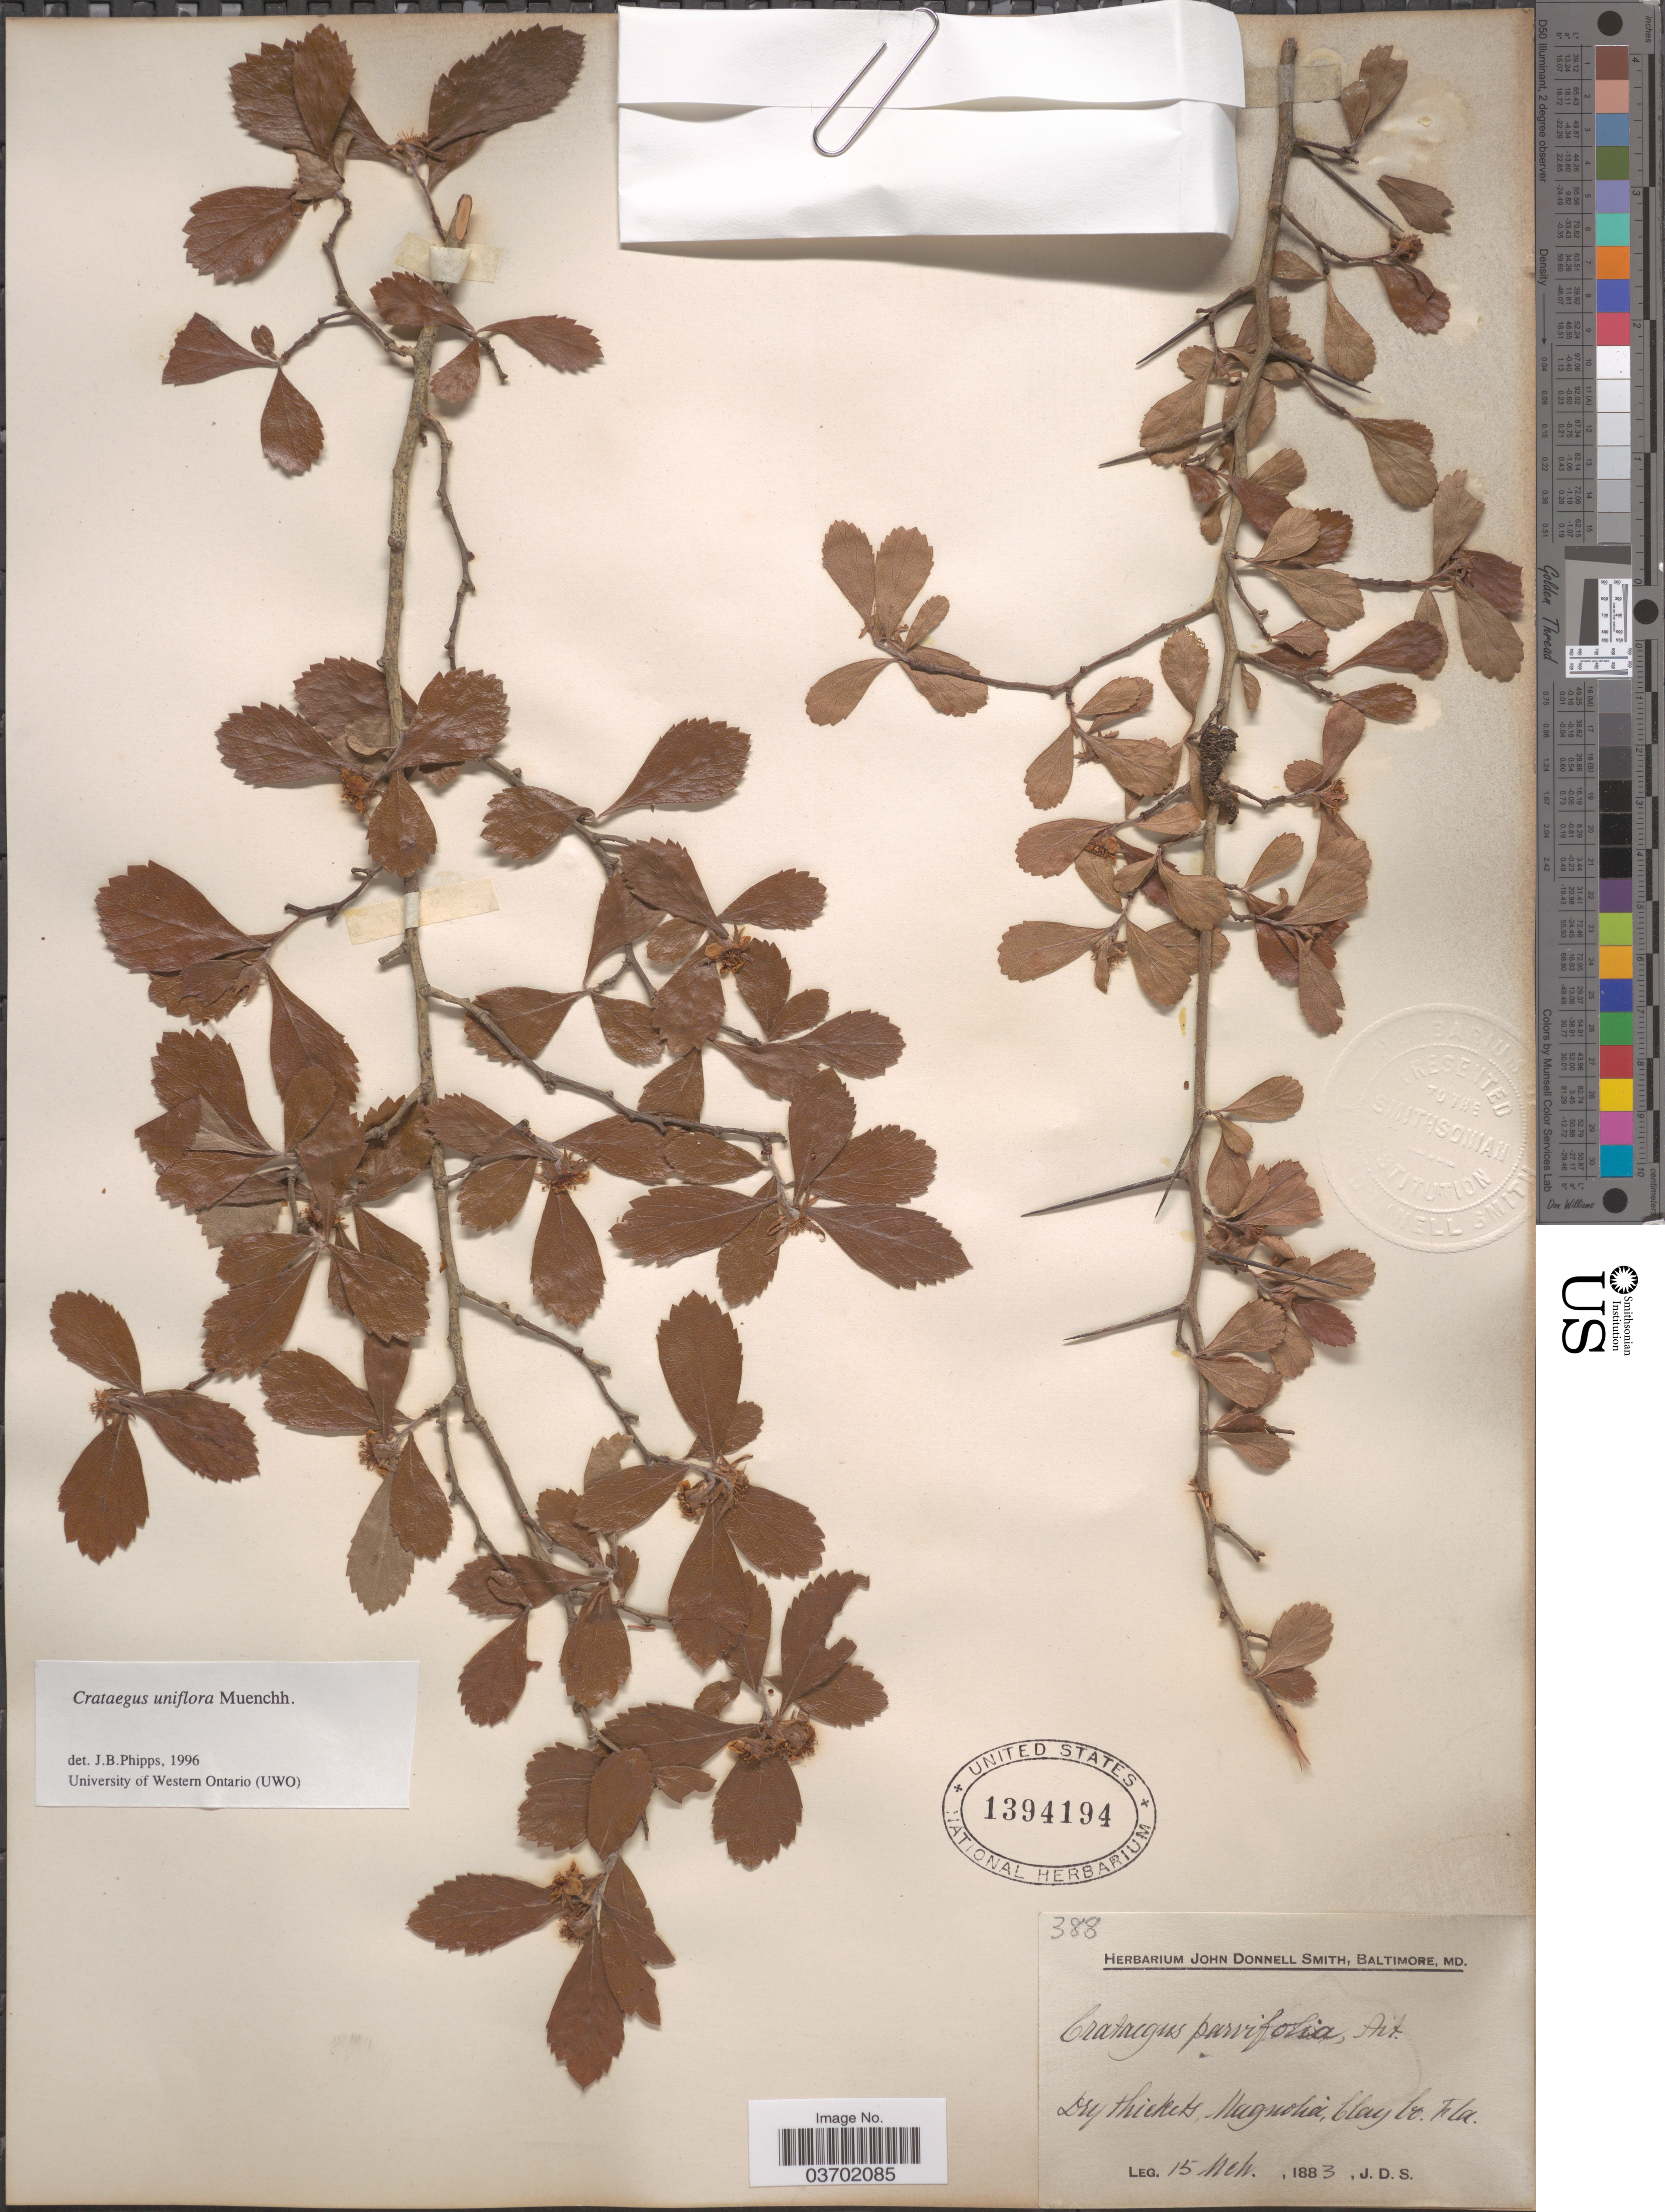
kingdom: Plantae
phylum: Tracheophyta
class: Magnoliopsida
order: Rosales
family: Rosaceae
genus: Crataegus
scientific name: Crataegus uniflora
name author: Münchh.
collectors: J. Donnell Smith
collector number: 388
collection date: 1883-03-15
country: United States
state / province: Florida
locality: Dry thickets, Magnolia, Clay Co.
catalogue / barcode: US 1394194